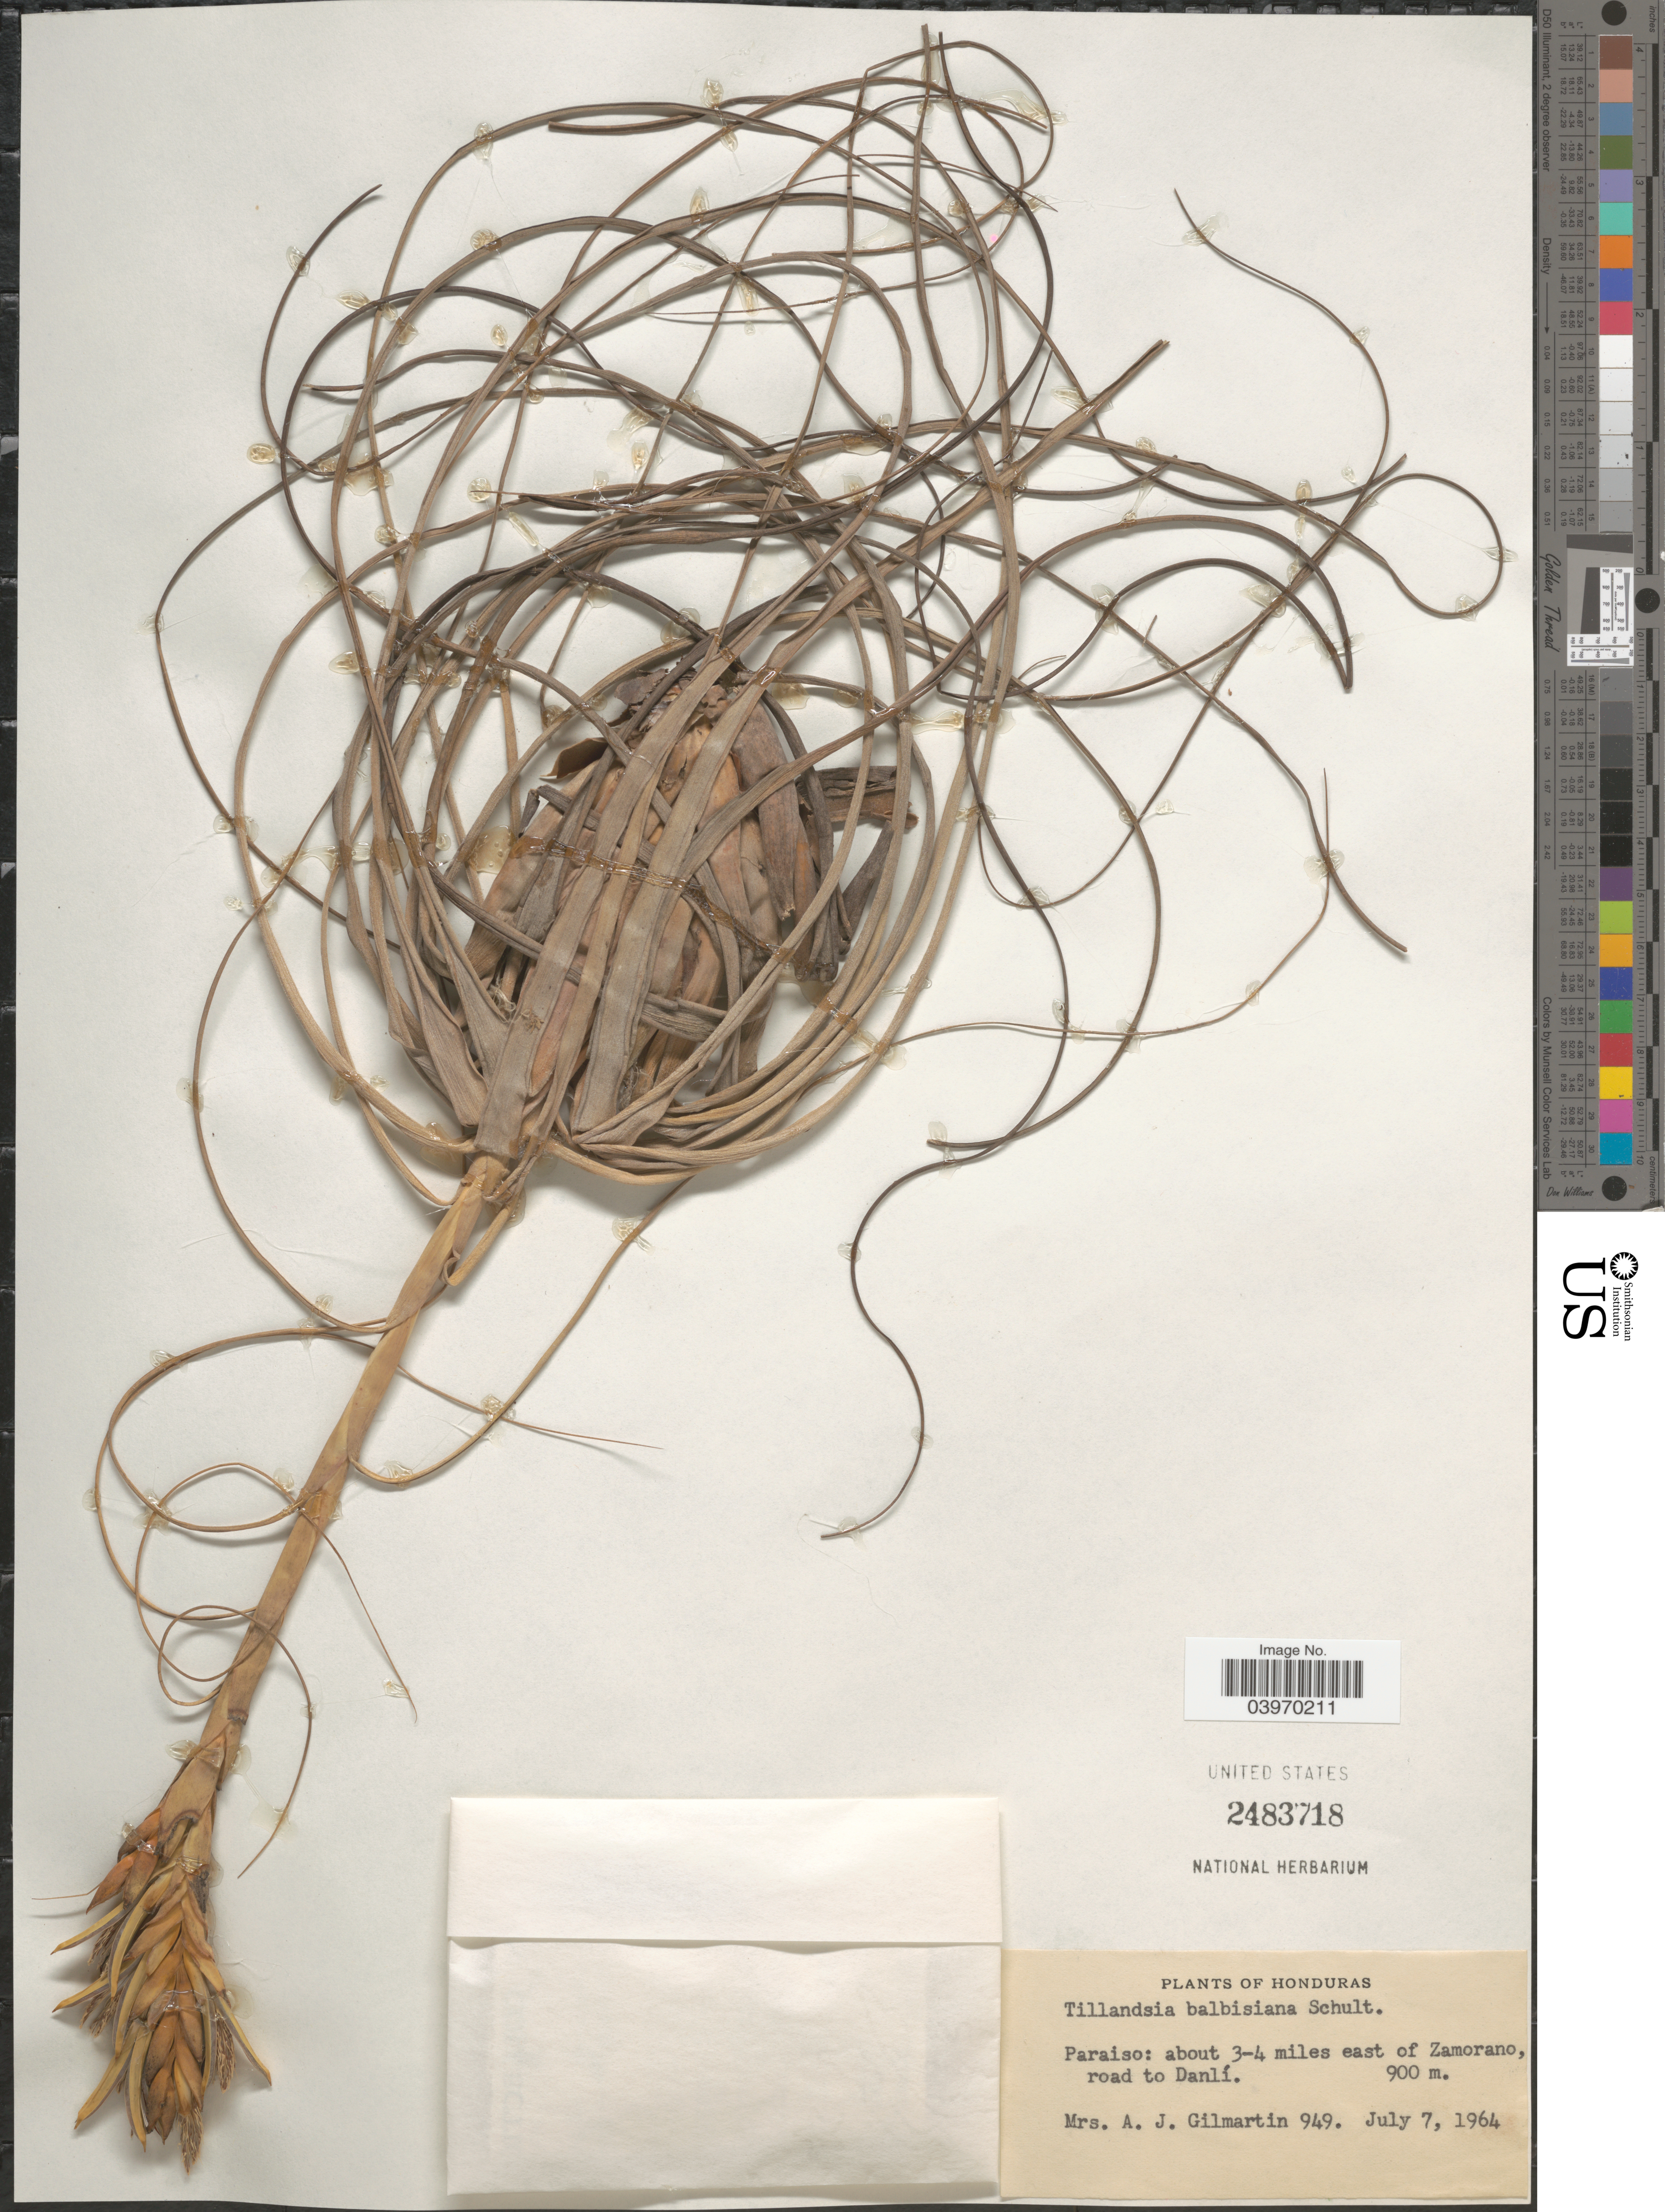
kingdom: Plantae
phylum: Tracheophyta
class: Liliopsida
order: Poales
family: Bromeliaceae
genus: Tillandsia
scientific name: Tillandsia balbisiana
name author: Schult. f.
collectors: A. J. Gilmartin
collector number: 949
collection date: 1964-07-07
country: Honduras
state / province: El Paraiso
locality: Paraiso: about 3-4 miles east of Zamorano, road to Danlí.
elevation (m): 900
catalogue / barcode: US 2483718